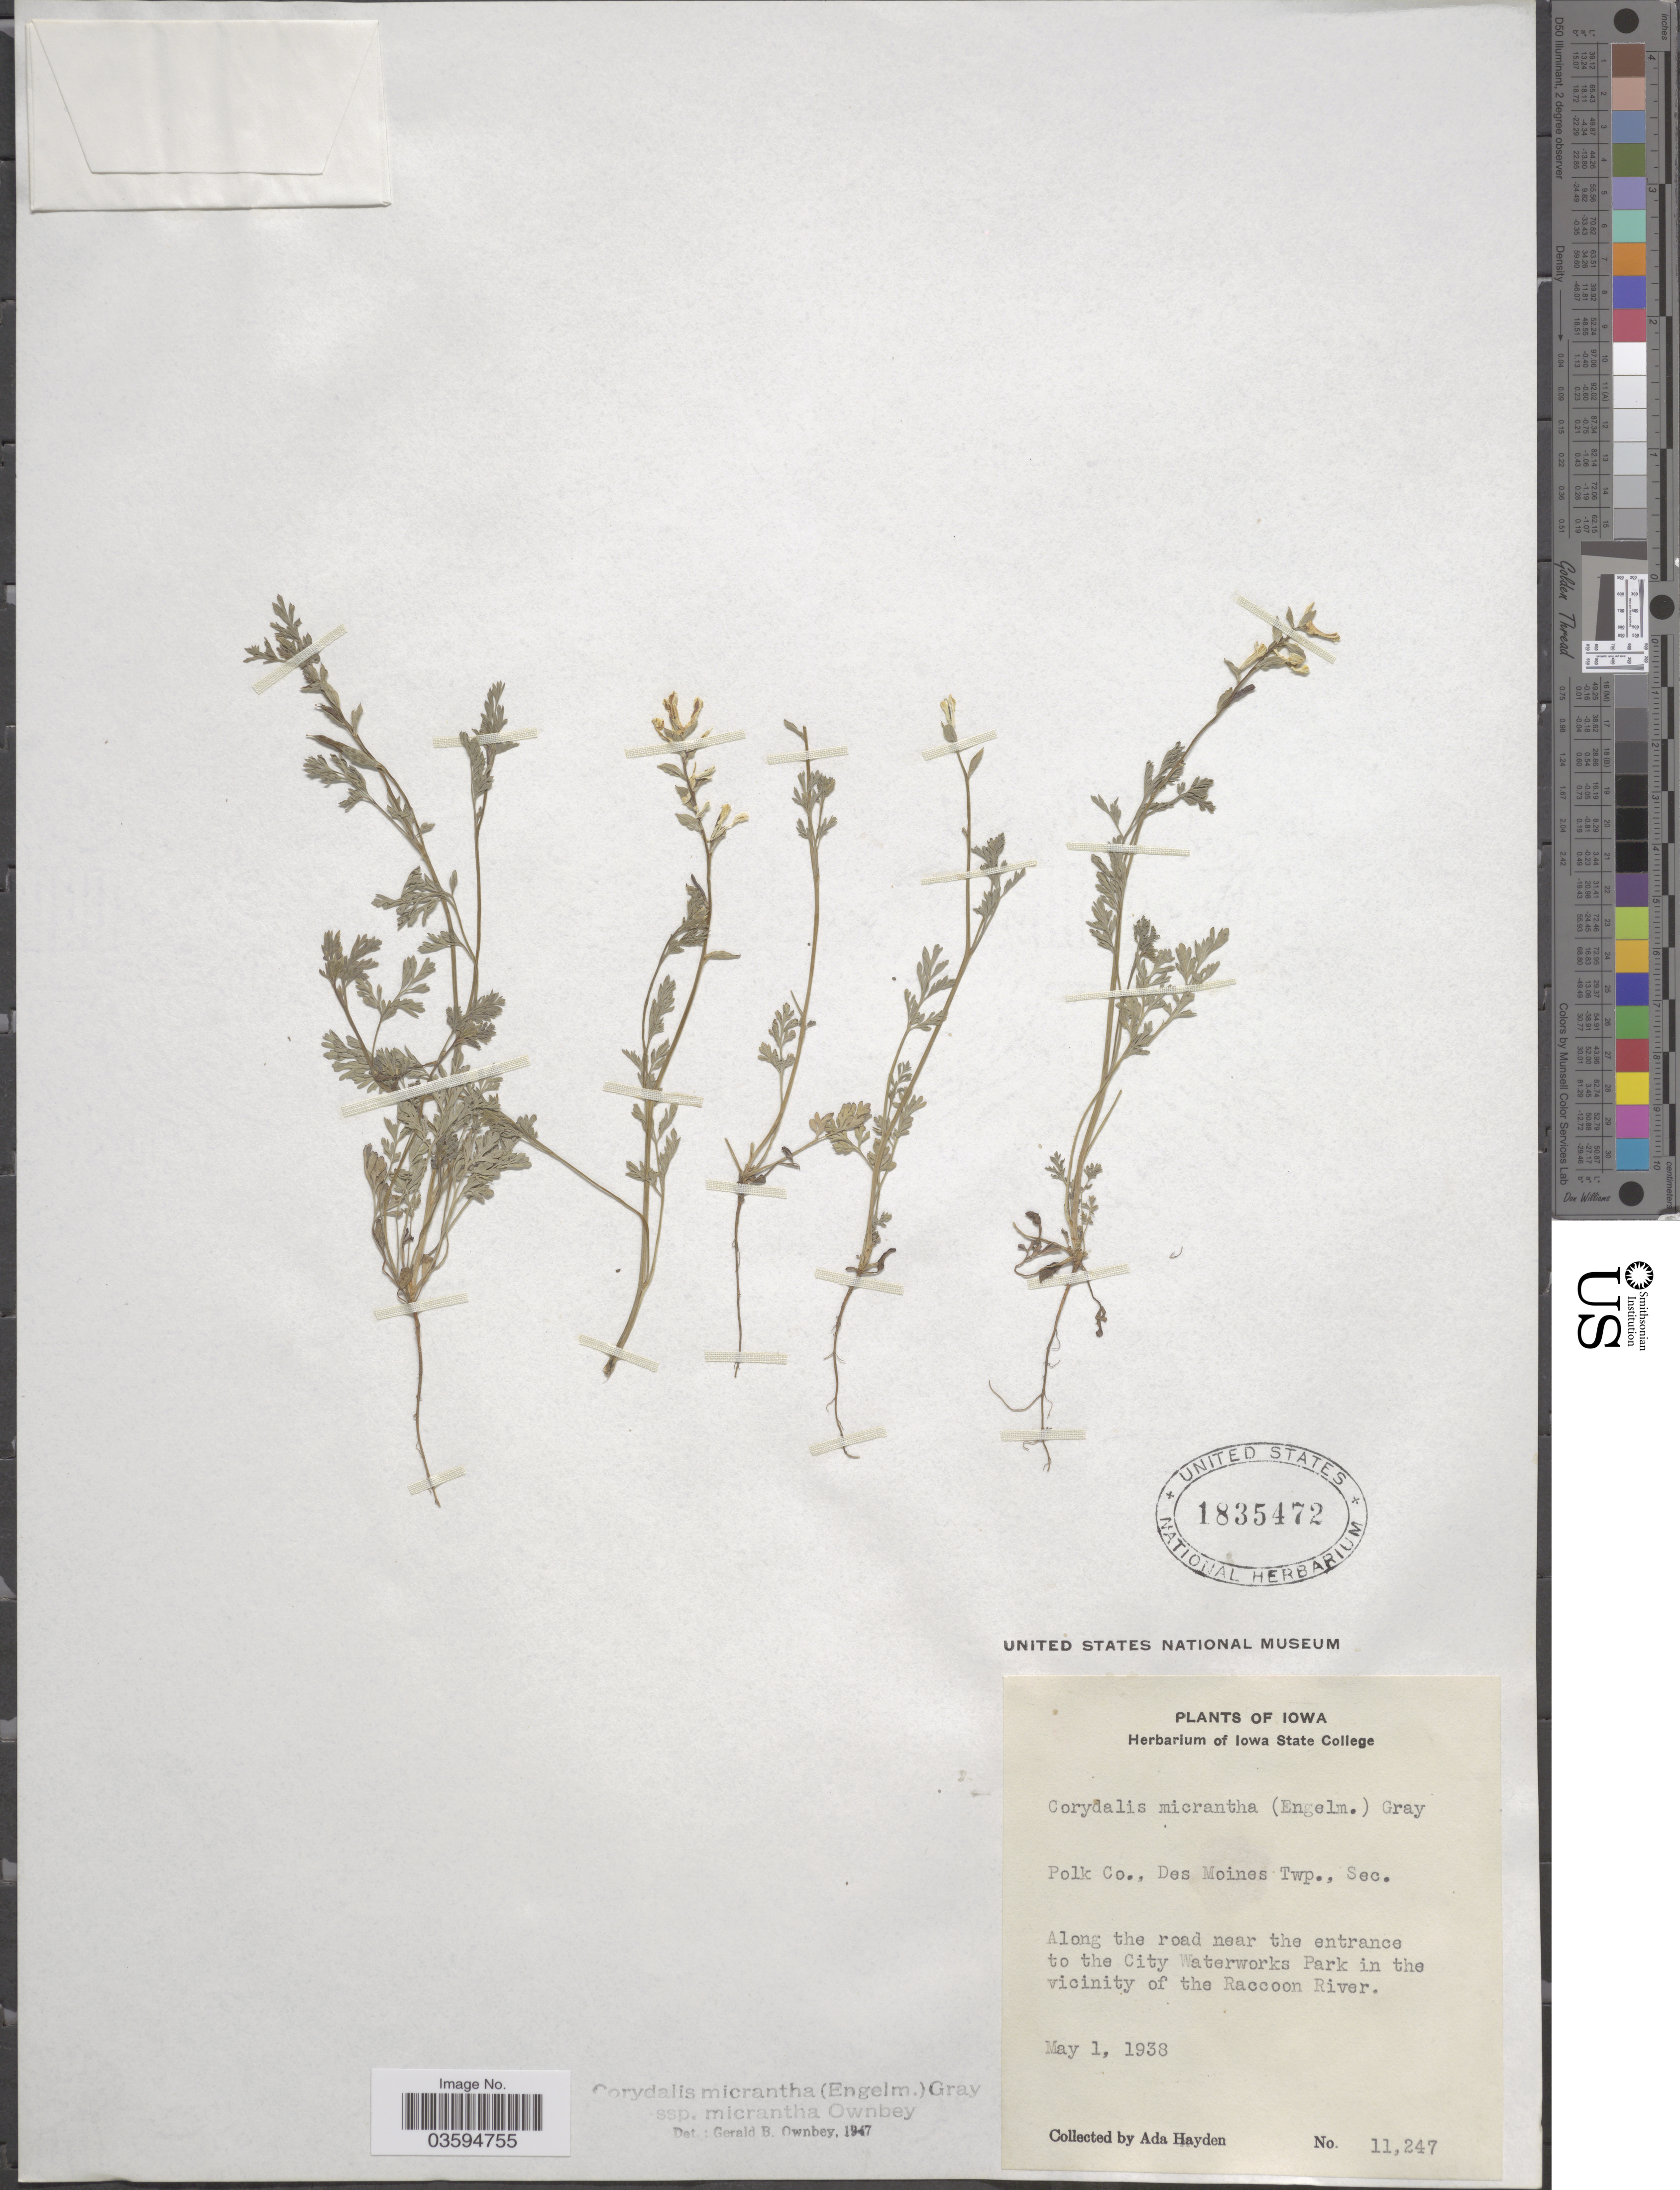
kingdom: Plantae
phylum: Tracheophyta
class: Magnoliopsida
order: Ranunculales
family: Papaveraceae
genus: Corydalis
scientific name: Corydalis micrantha subsp. micrantha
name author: (Engelm. & A. Gray) A. Gray & J.M. Coult.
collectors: Ada Hayden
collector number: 11247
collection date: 1938-05-01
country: United States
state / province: Iowa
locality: Polk Co., Des Moines Twp., Sec. Along the road near the entrance to the City Waterworks Park in the vicinity of the Raccoon River.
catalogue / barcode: US 1835472